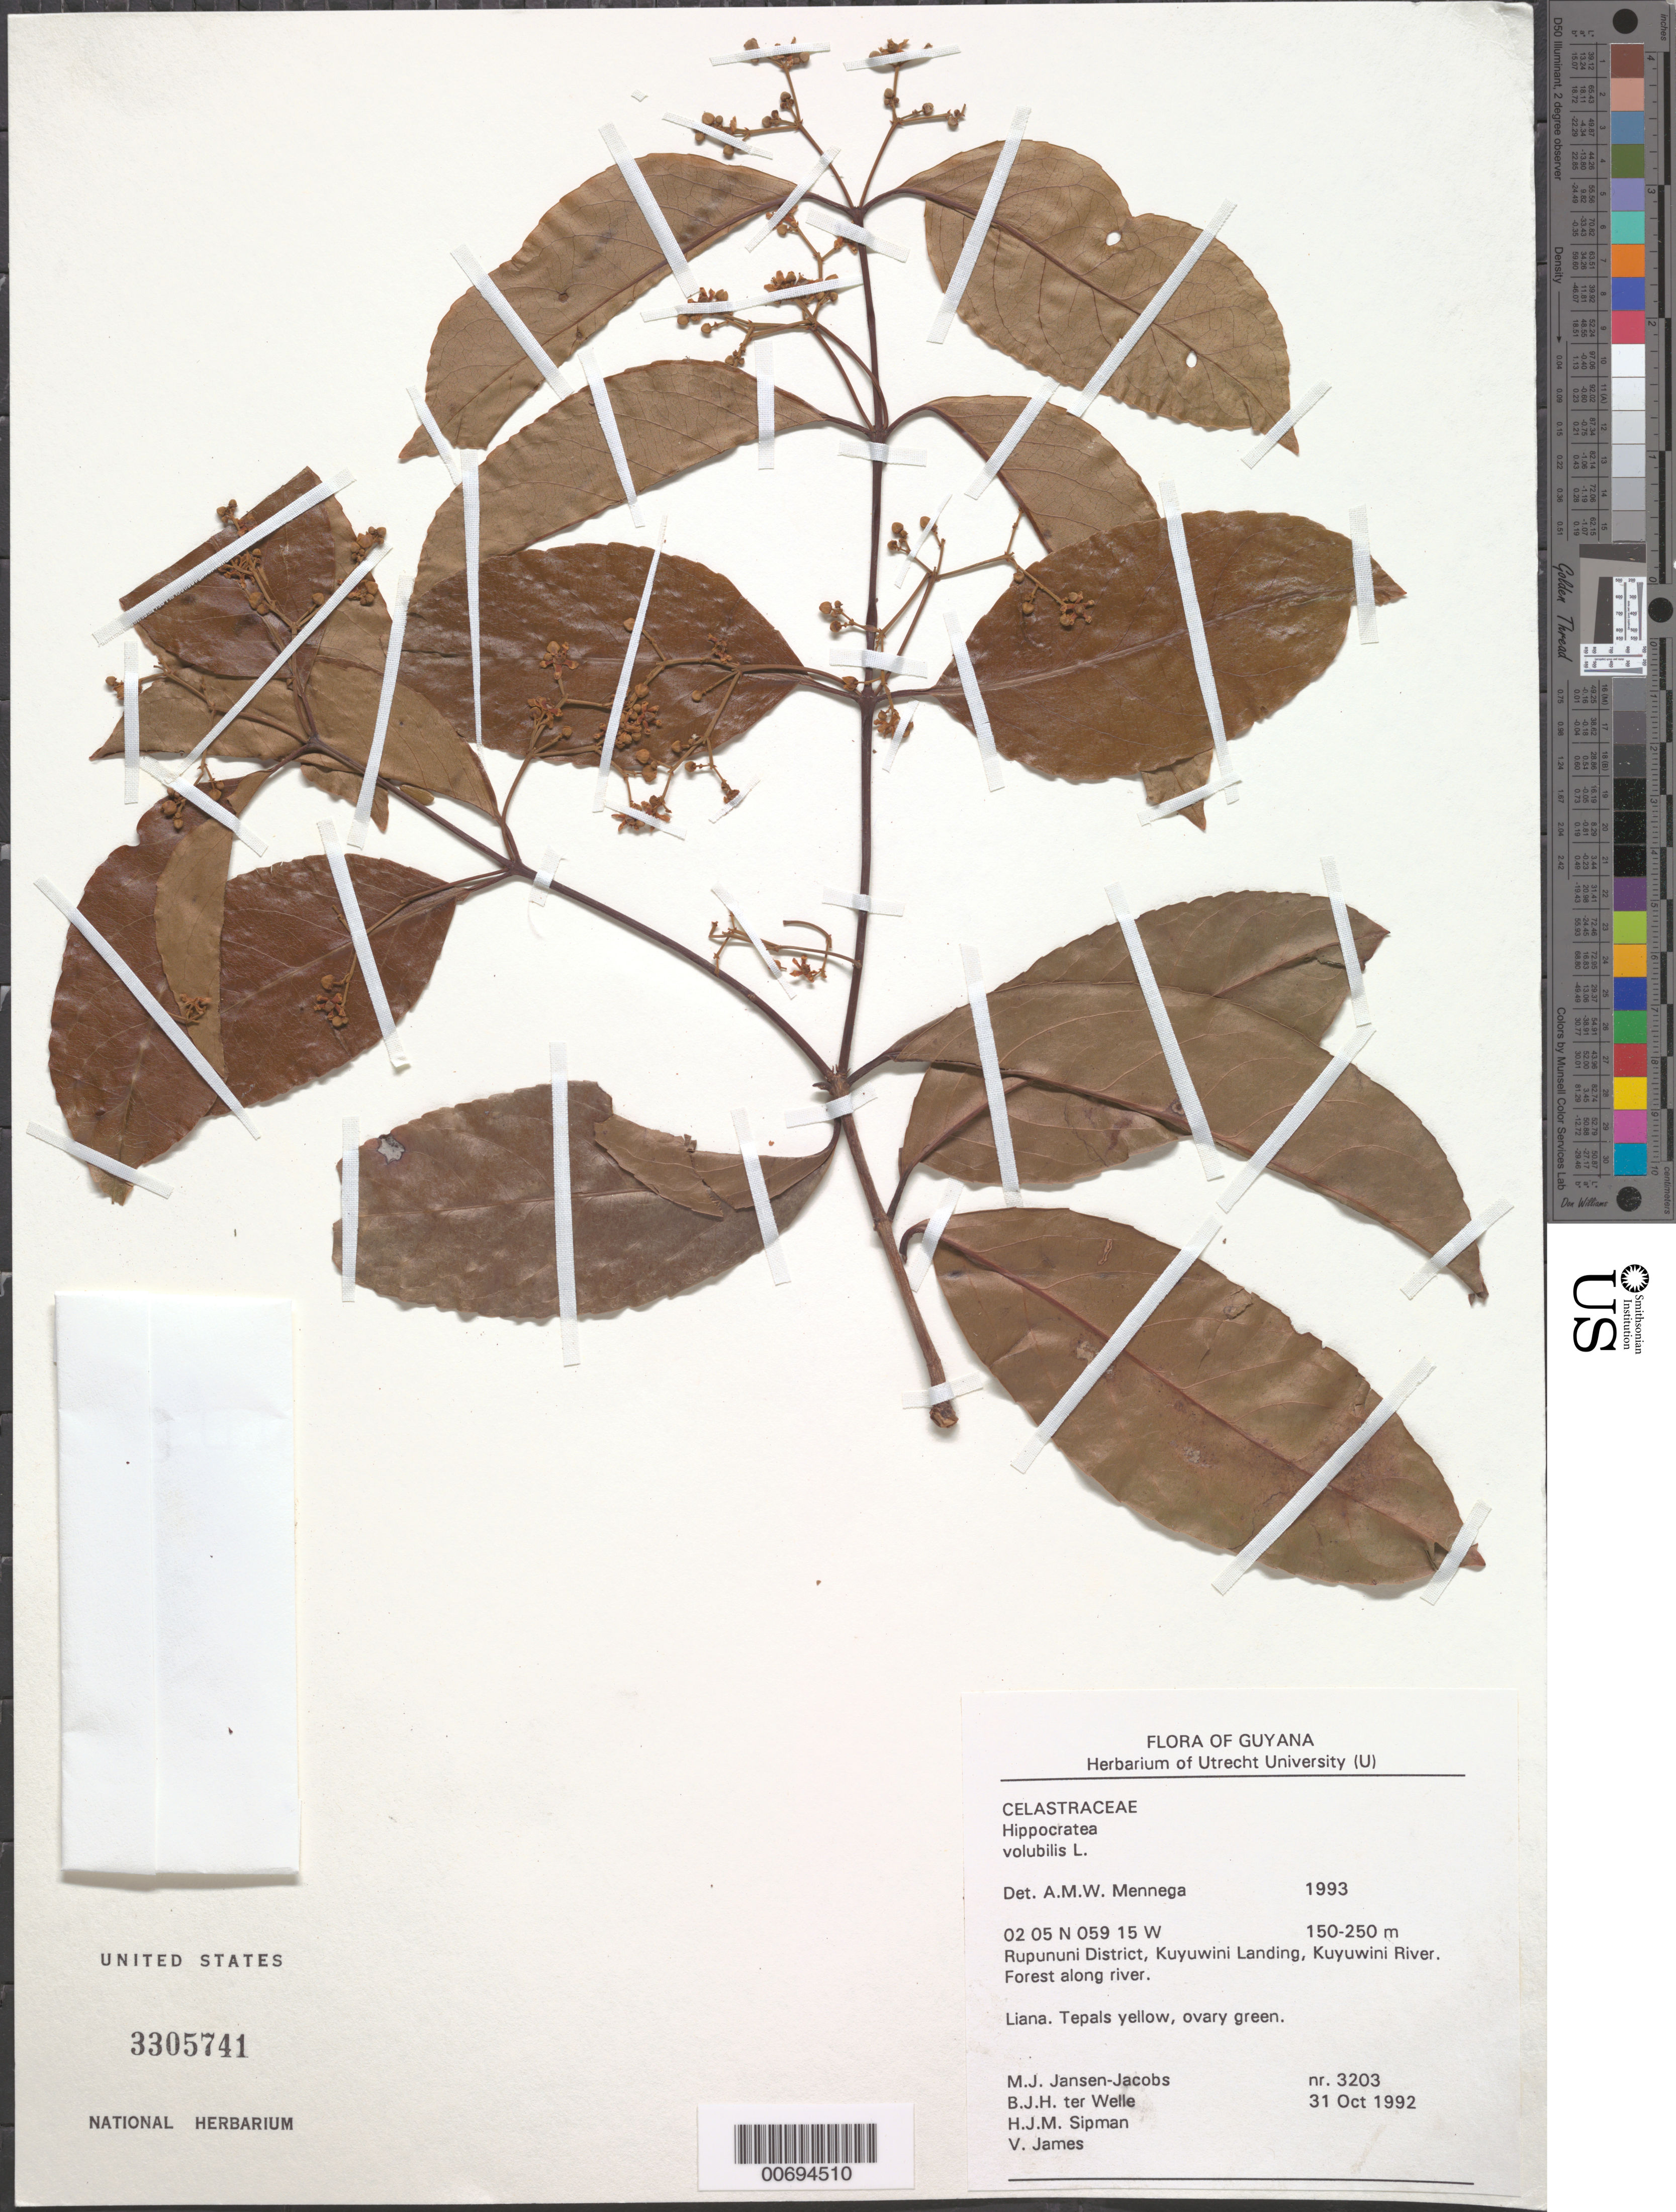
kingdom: Plantae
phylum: Tracheophyta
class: Magnoliopsida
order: Celastrales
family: Celastraceae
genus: Hippocratea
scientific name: Hippocratea volubilis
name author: L.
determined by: Mennega, A. M. W.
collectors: M. J. Jansen-Jacobs, B. Welle, H. J. M. Sipman & V. James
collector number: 3203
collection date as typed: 31-Oct-92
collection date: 1992-10-31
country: Guyana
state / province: U. Takutu-U. Essequibo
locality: Kuyuwini Landing, Kuyuwini River, Rupununi District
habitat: Forest along river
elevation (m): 150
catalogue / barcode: US 3305741